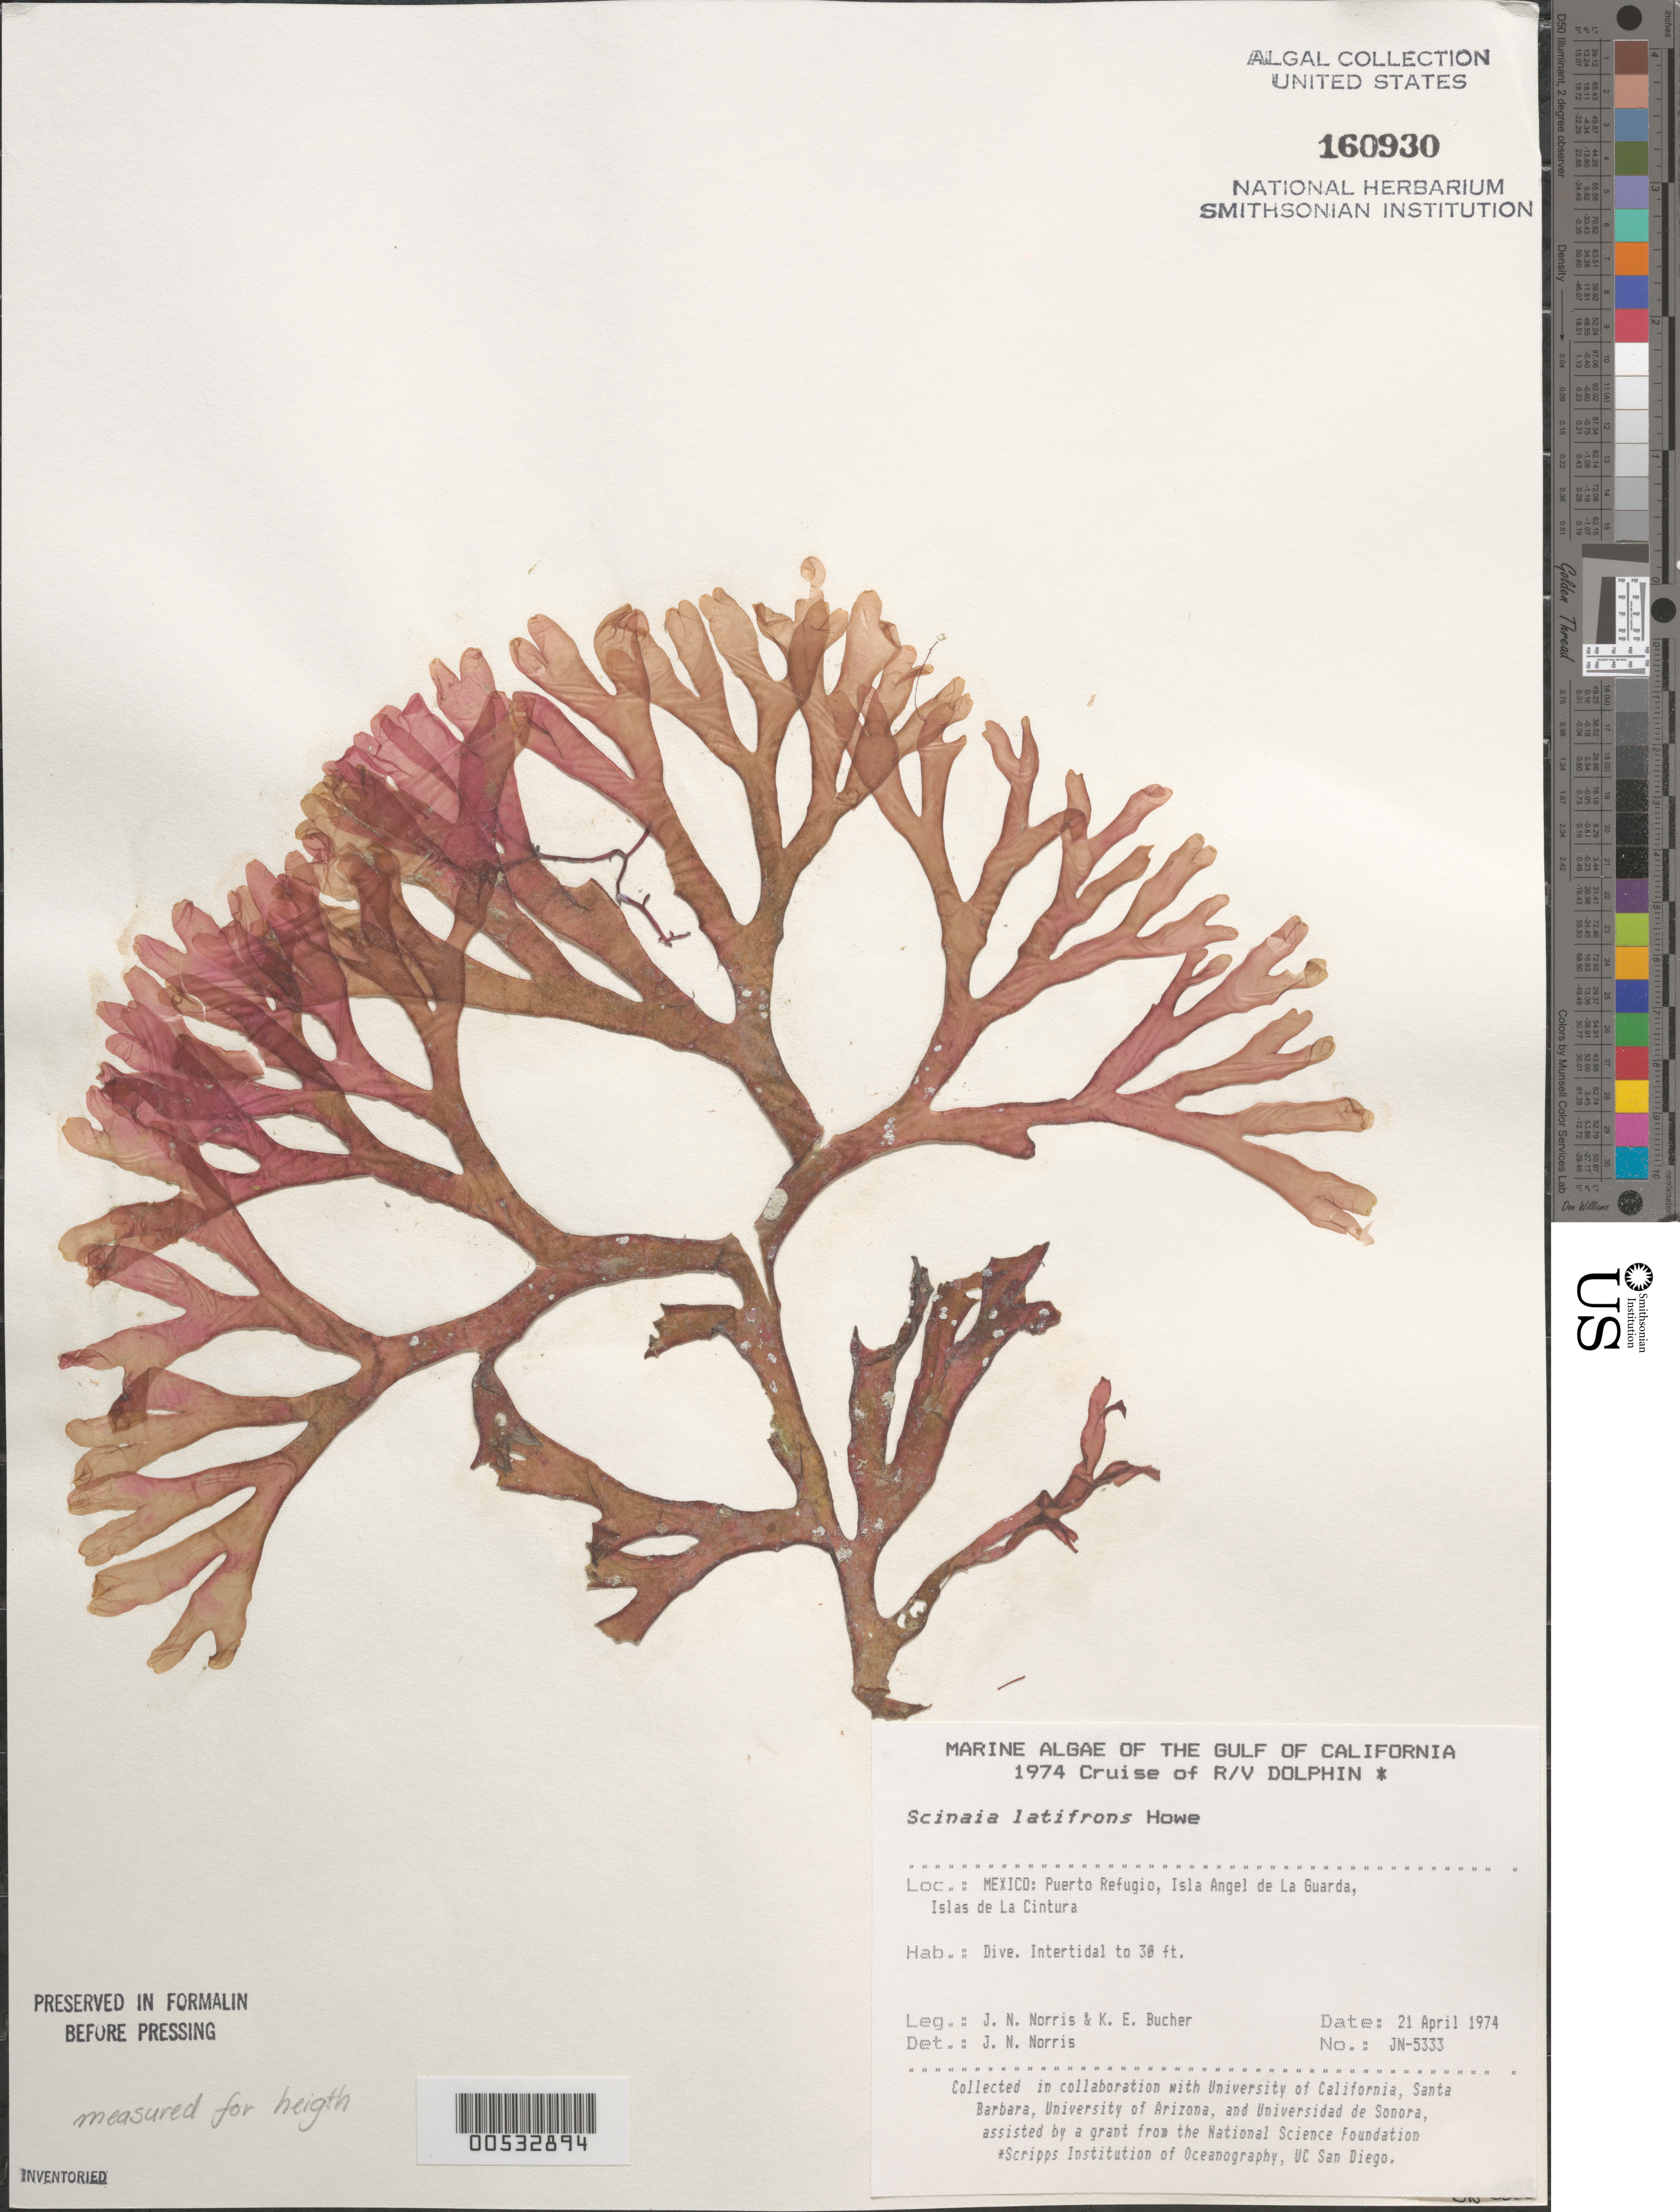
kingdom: Plantae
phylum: Rhodophyta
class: Florideophyceae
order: Nemaliales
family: Scinaiaceae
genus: Scinaia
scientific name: Scinaia latifrons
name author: M. Howe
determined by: Norris, James N.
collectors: J. N. Norris & K. E. Bucher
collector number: JN-5333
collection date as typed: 21 Apr 1974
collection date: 1974-04-21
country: Mexico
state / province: Baja California Norte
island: Isla Angel de la Guarda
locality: Puerto Refugio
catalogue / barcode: US 160930